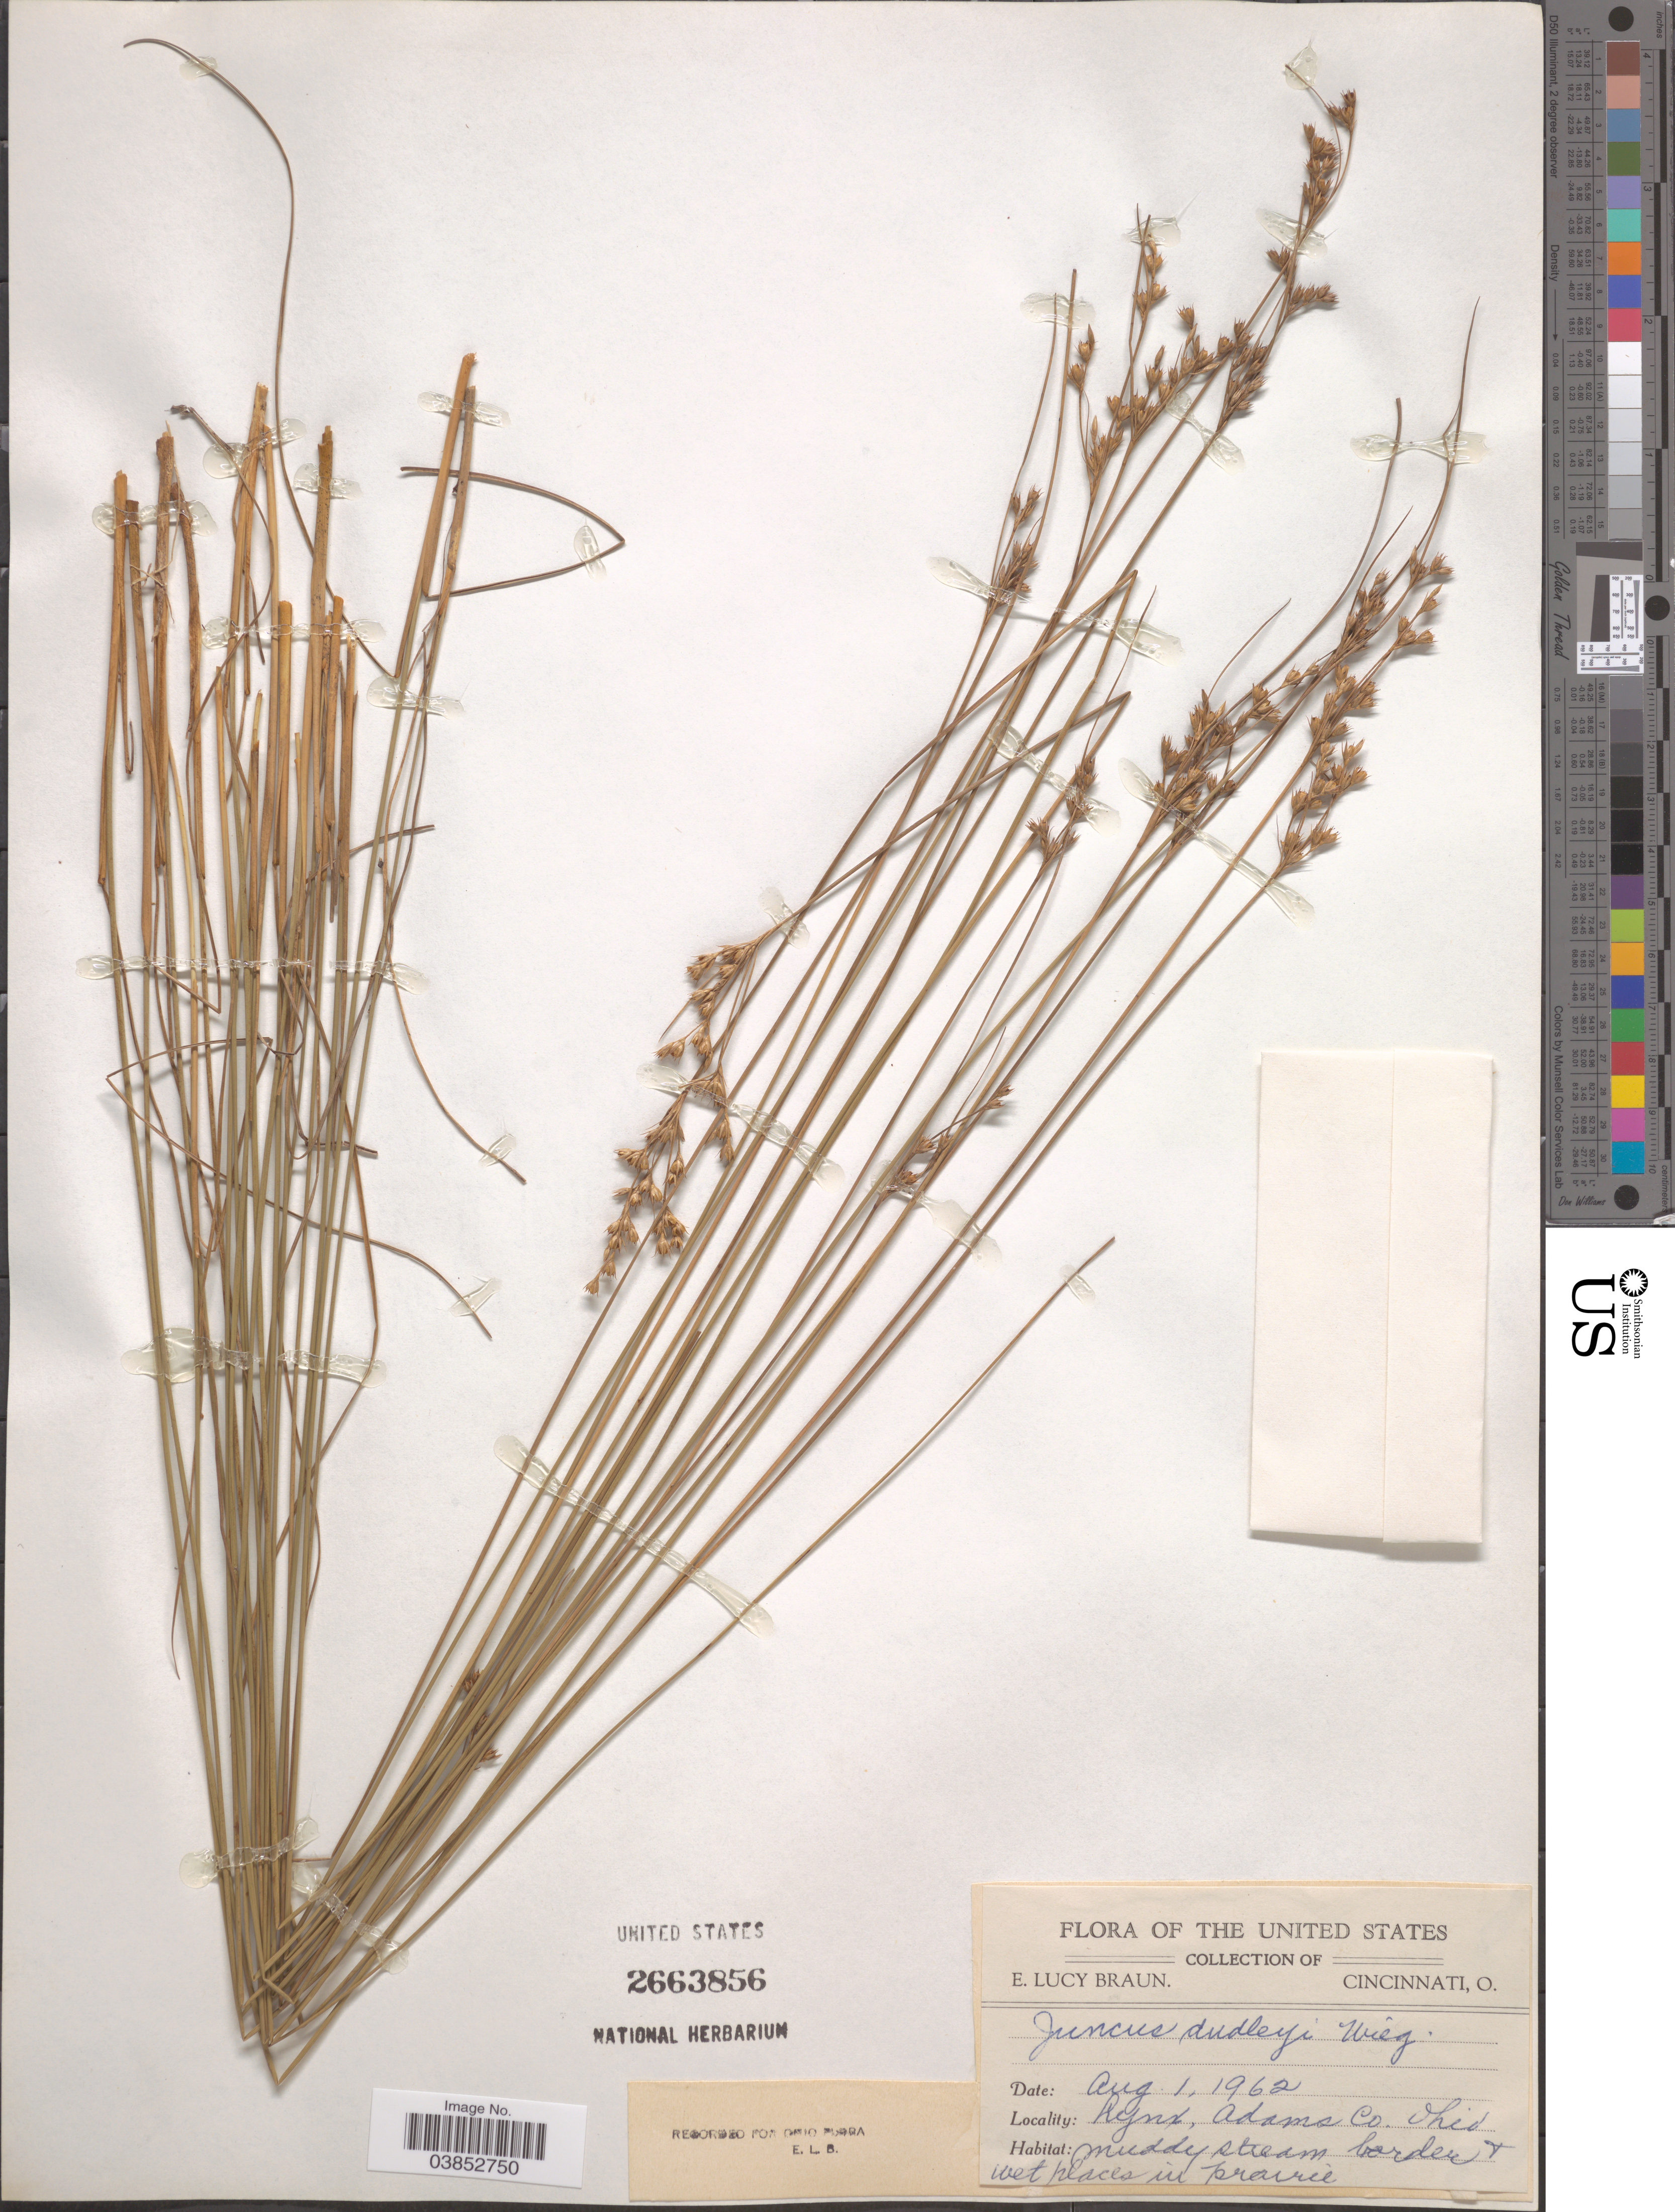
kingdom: Plantae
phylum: Tracheophyta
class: Liliopsida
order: Poales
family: Juncaceae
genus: Juncus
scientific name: Juncus dudleyi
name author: Wiegand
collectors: E. L. Braun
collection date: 1962-08-01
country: United States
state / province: Ohio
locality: Rynx, Adams Co.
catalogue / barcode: US 2663856